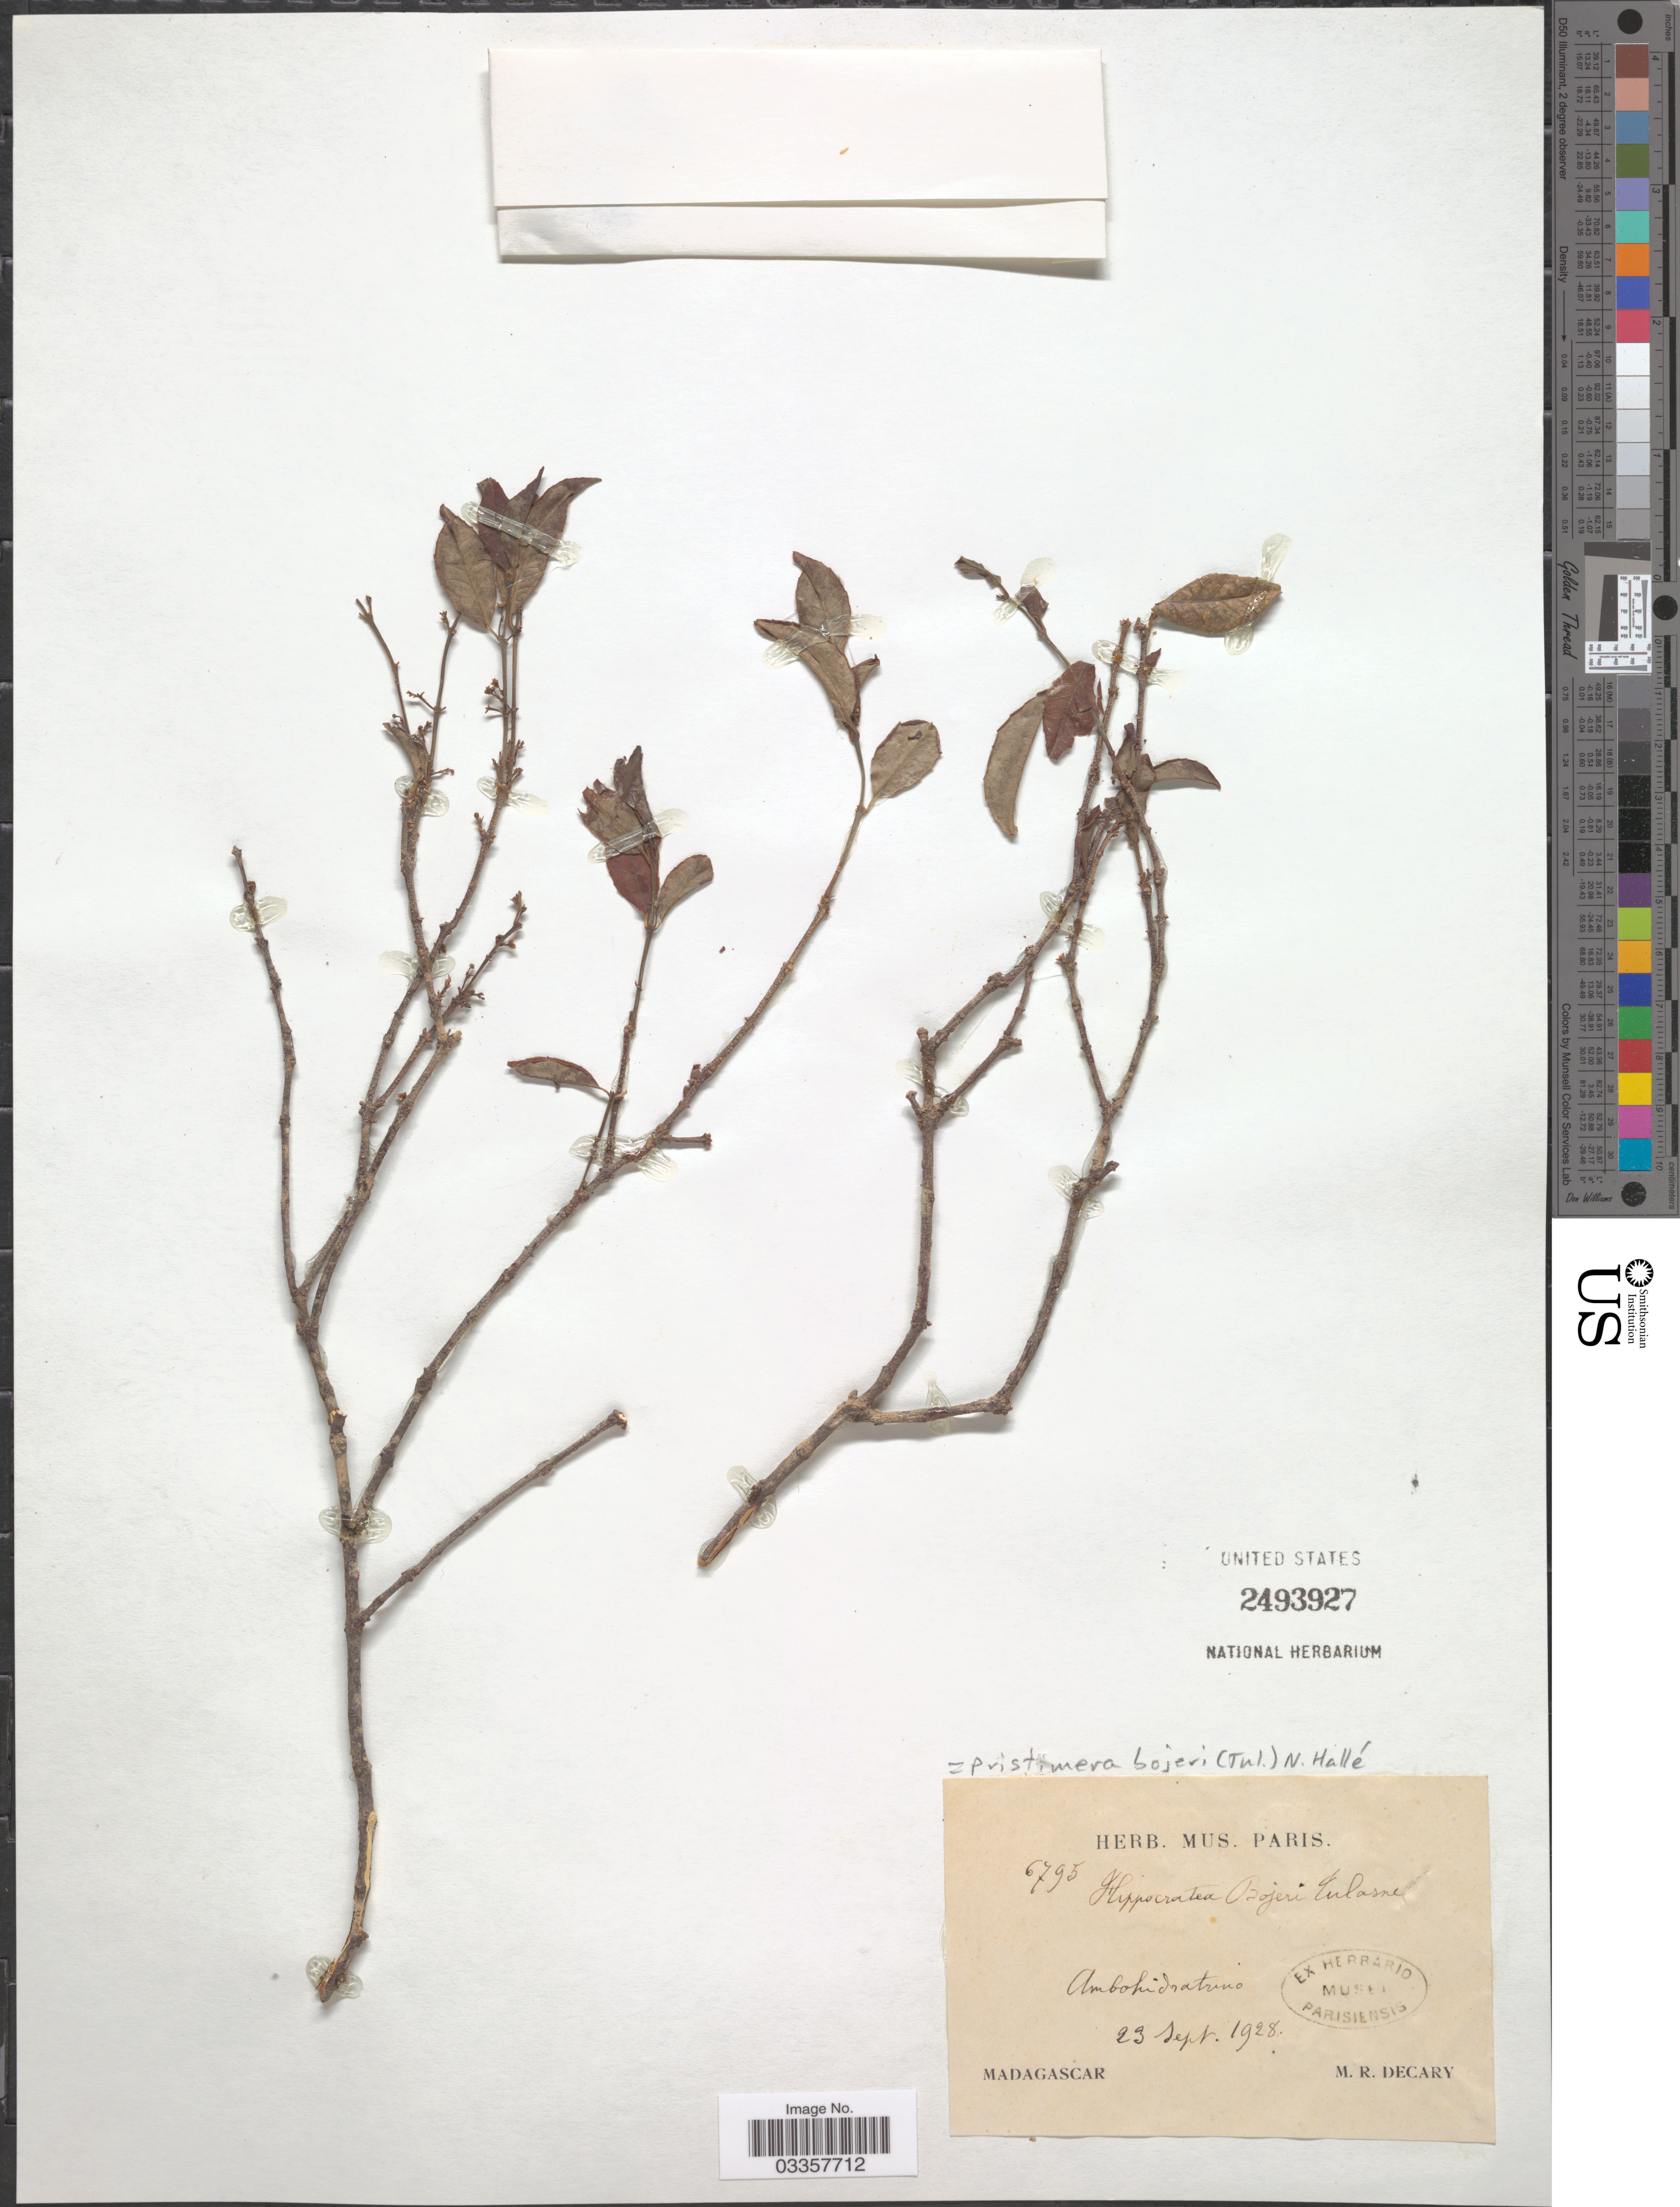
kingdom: Plantae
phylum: Tracheophyta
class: Magnoliopsida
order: Celastrales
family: Celastraceae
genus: Pristimera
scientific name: Pristimera bojeri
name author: (Tul.) N. Hallé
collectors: R. Decary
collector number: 6795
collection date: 1928-09-23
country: Madagascar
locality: Ambohidratrino.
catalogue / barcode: US 2493927